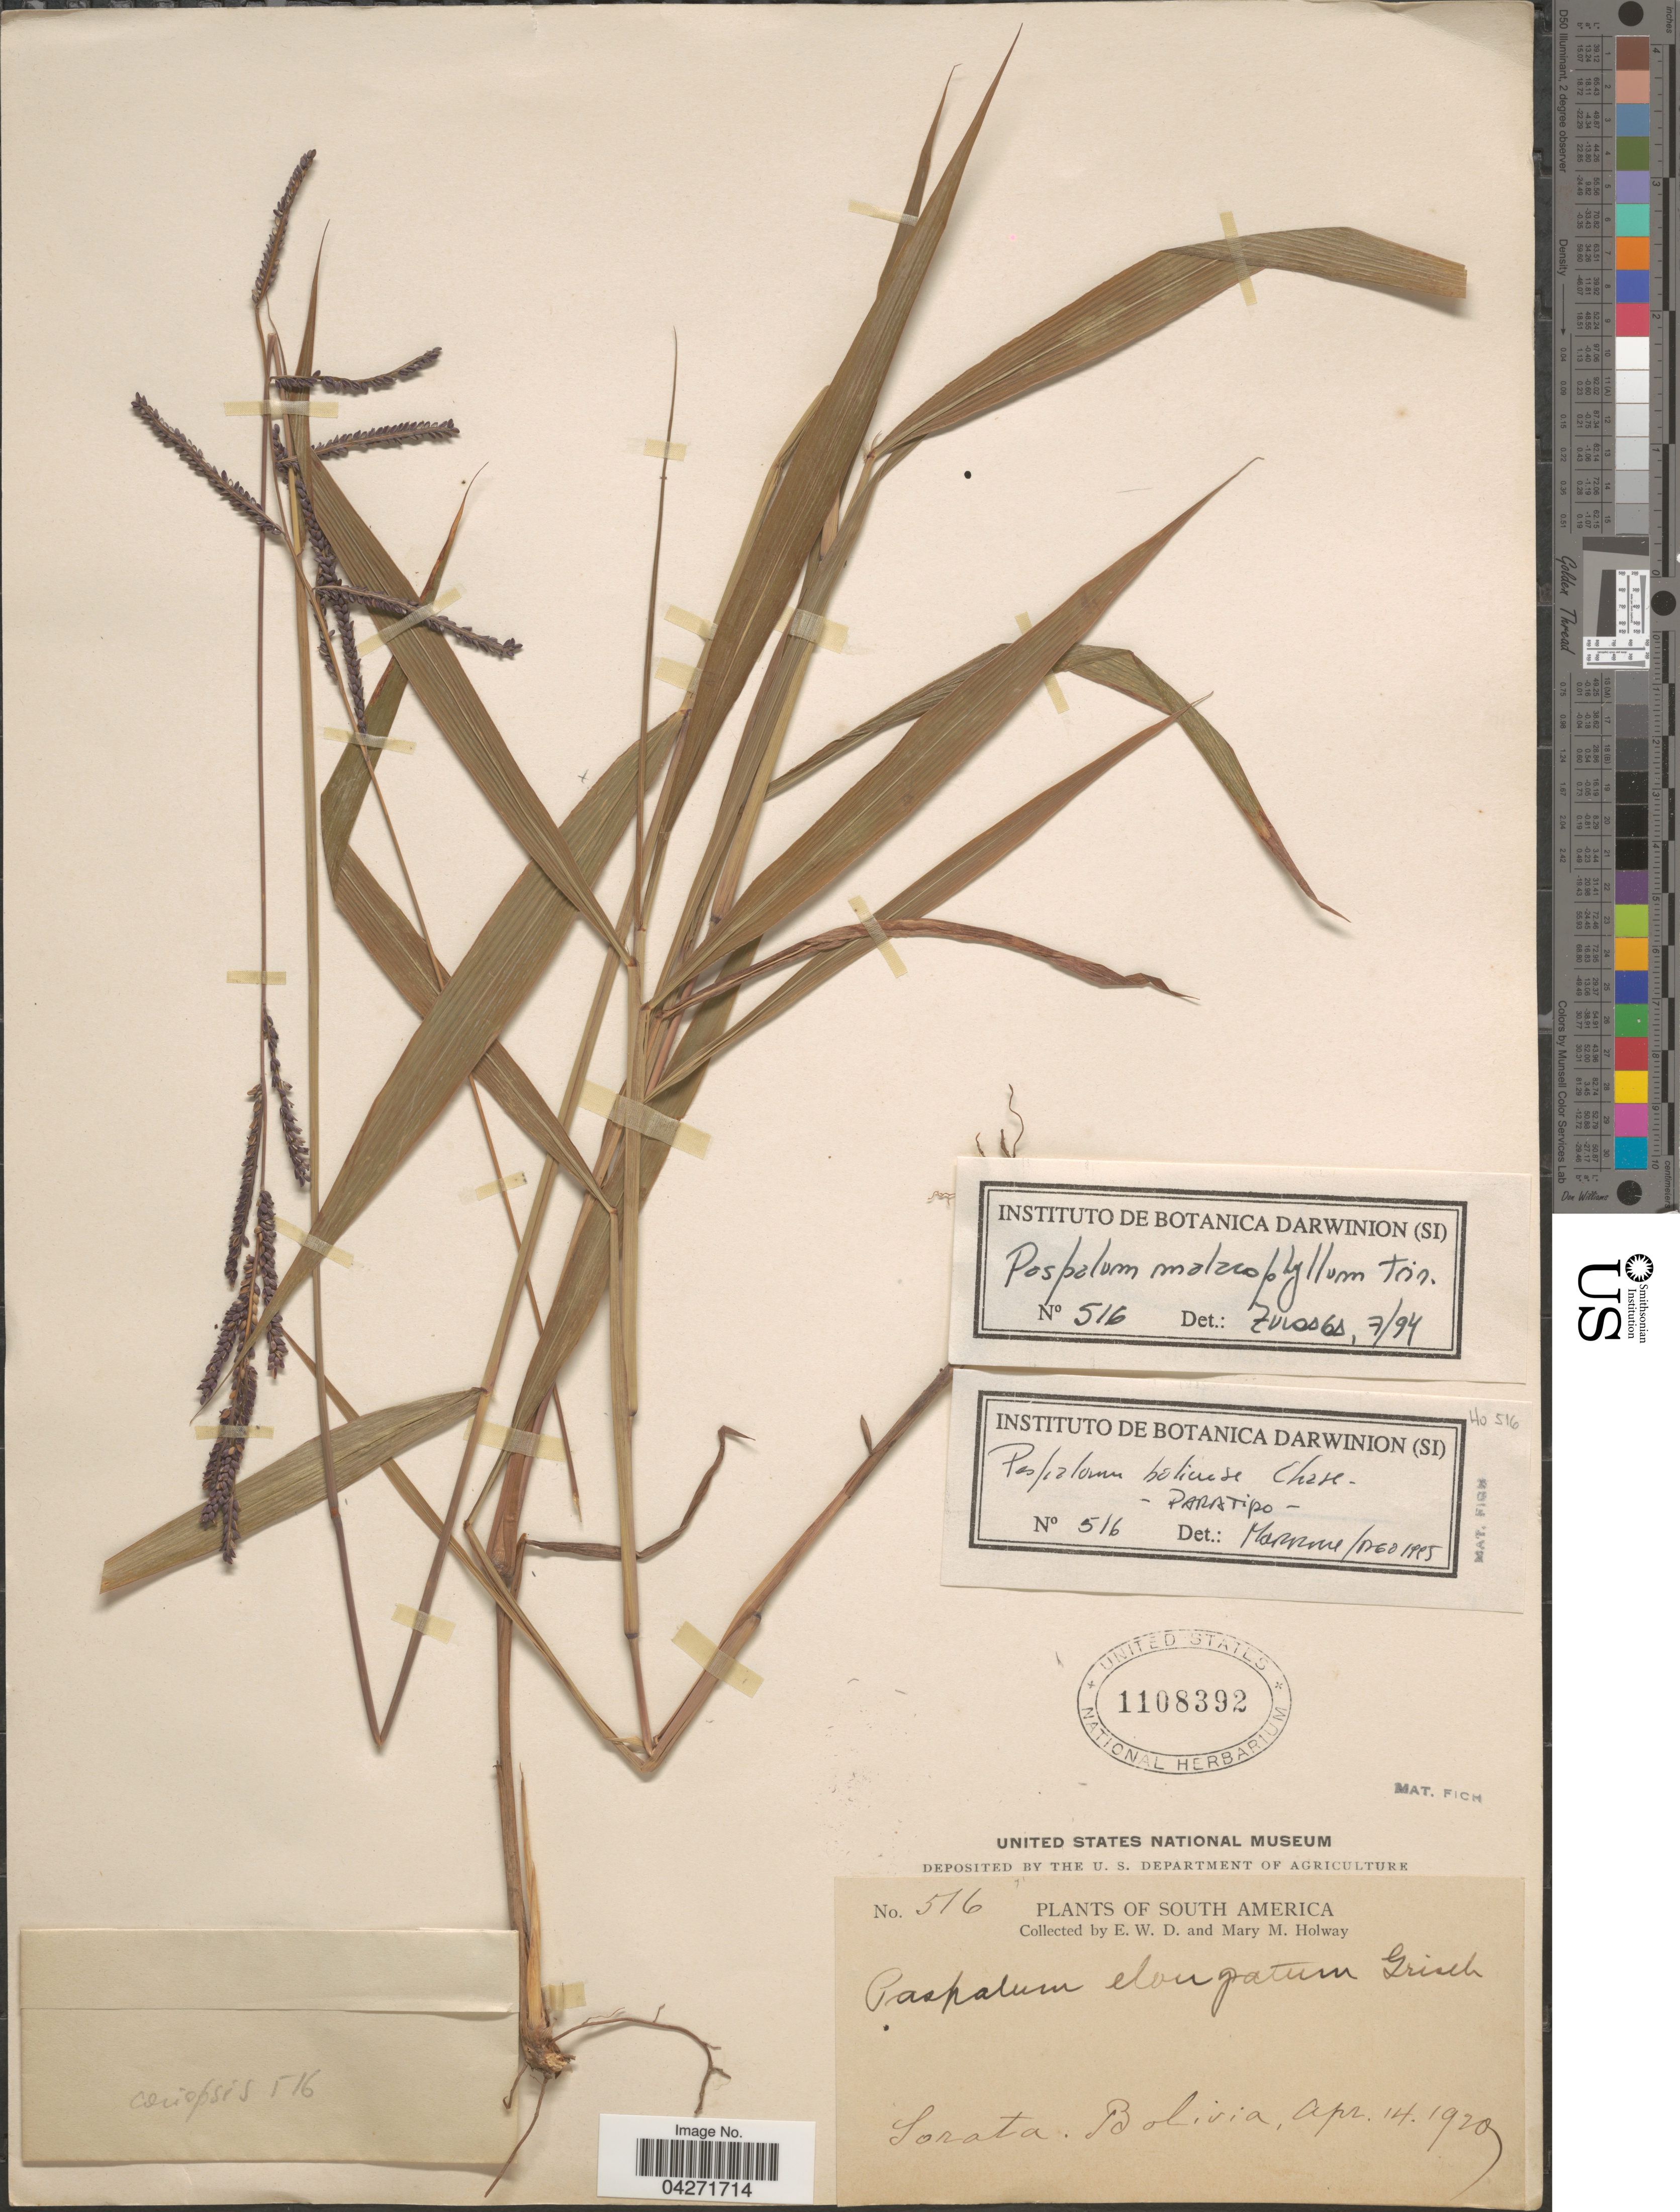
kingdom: Plantae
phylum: Tracheophyta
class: Liliopsida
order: Poales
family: Poaceae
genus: Paspalum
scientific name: Paspalum malacophyllum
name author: Trin.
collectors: E. W. D. Holway & M. M. Holway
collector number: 516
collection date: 1929-04-14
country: Bolivia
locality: Sorata.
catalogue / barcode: US 1108392